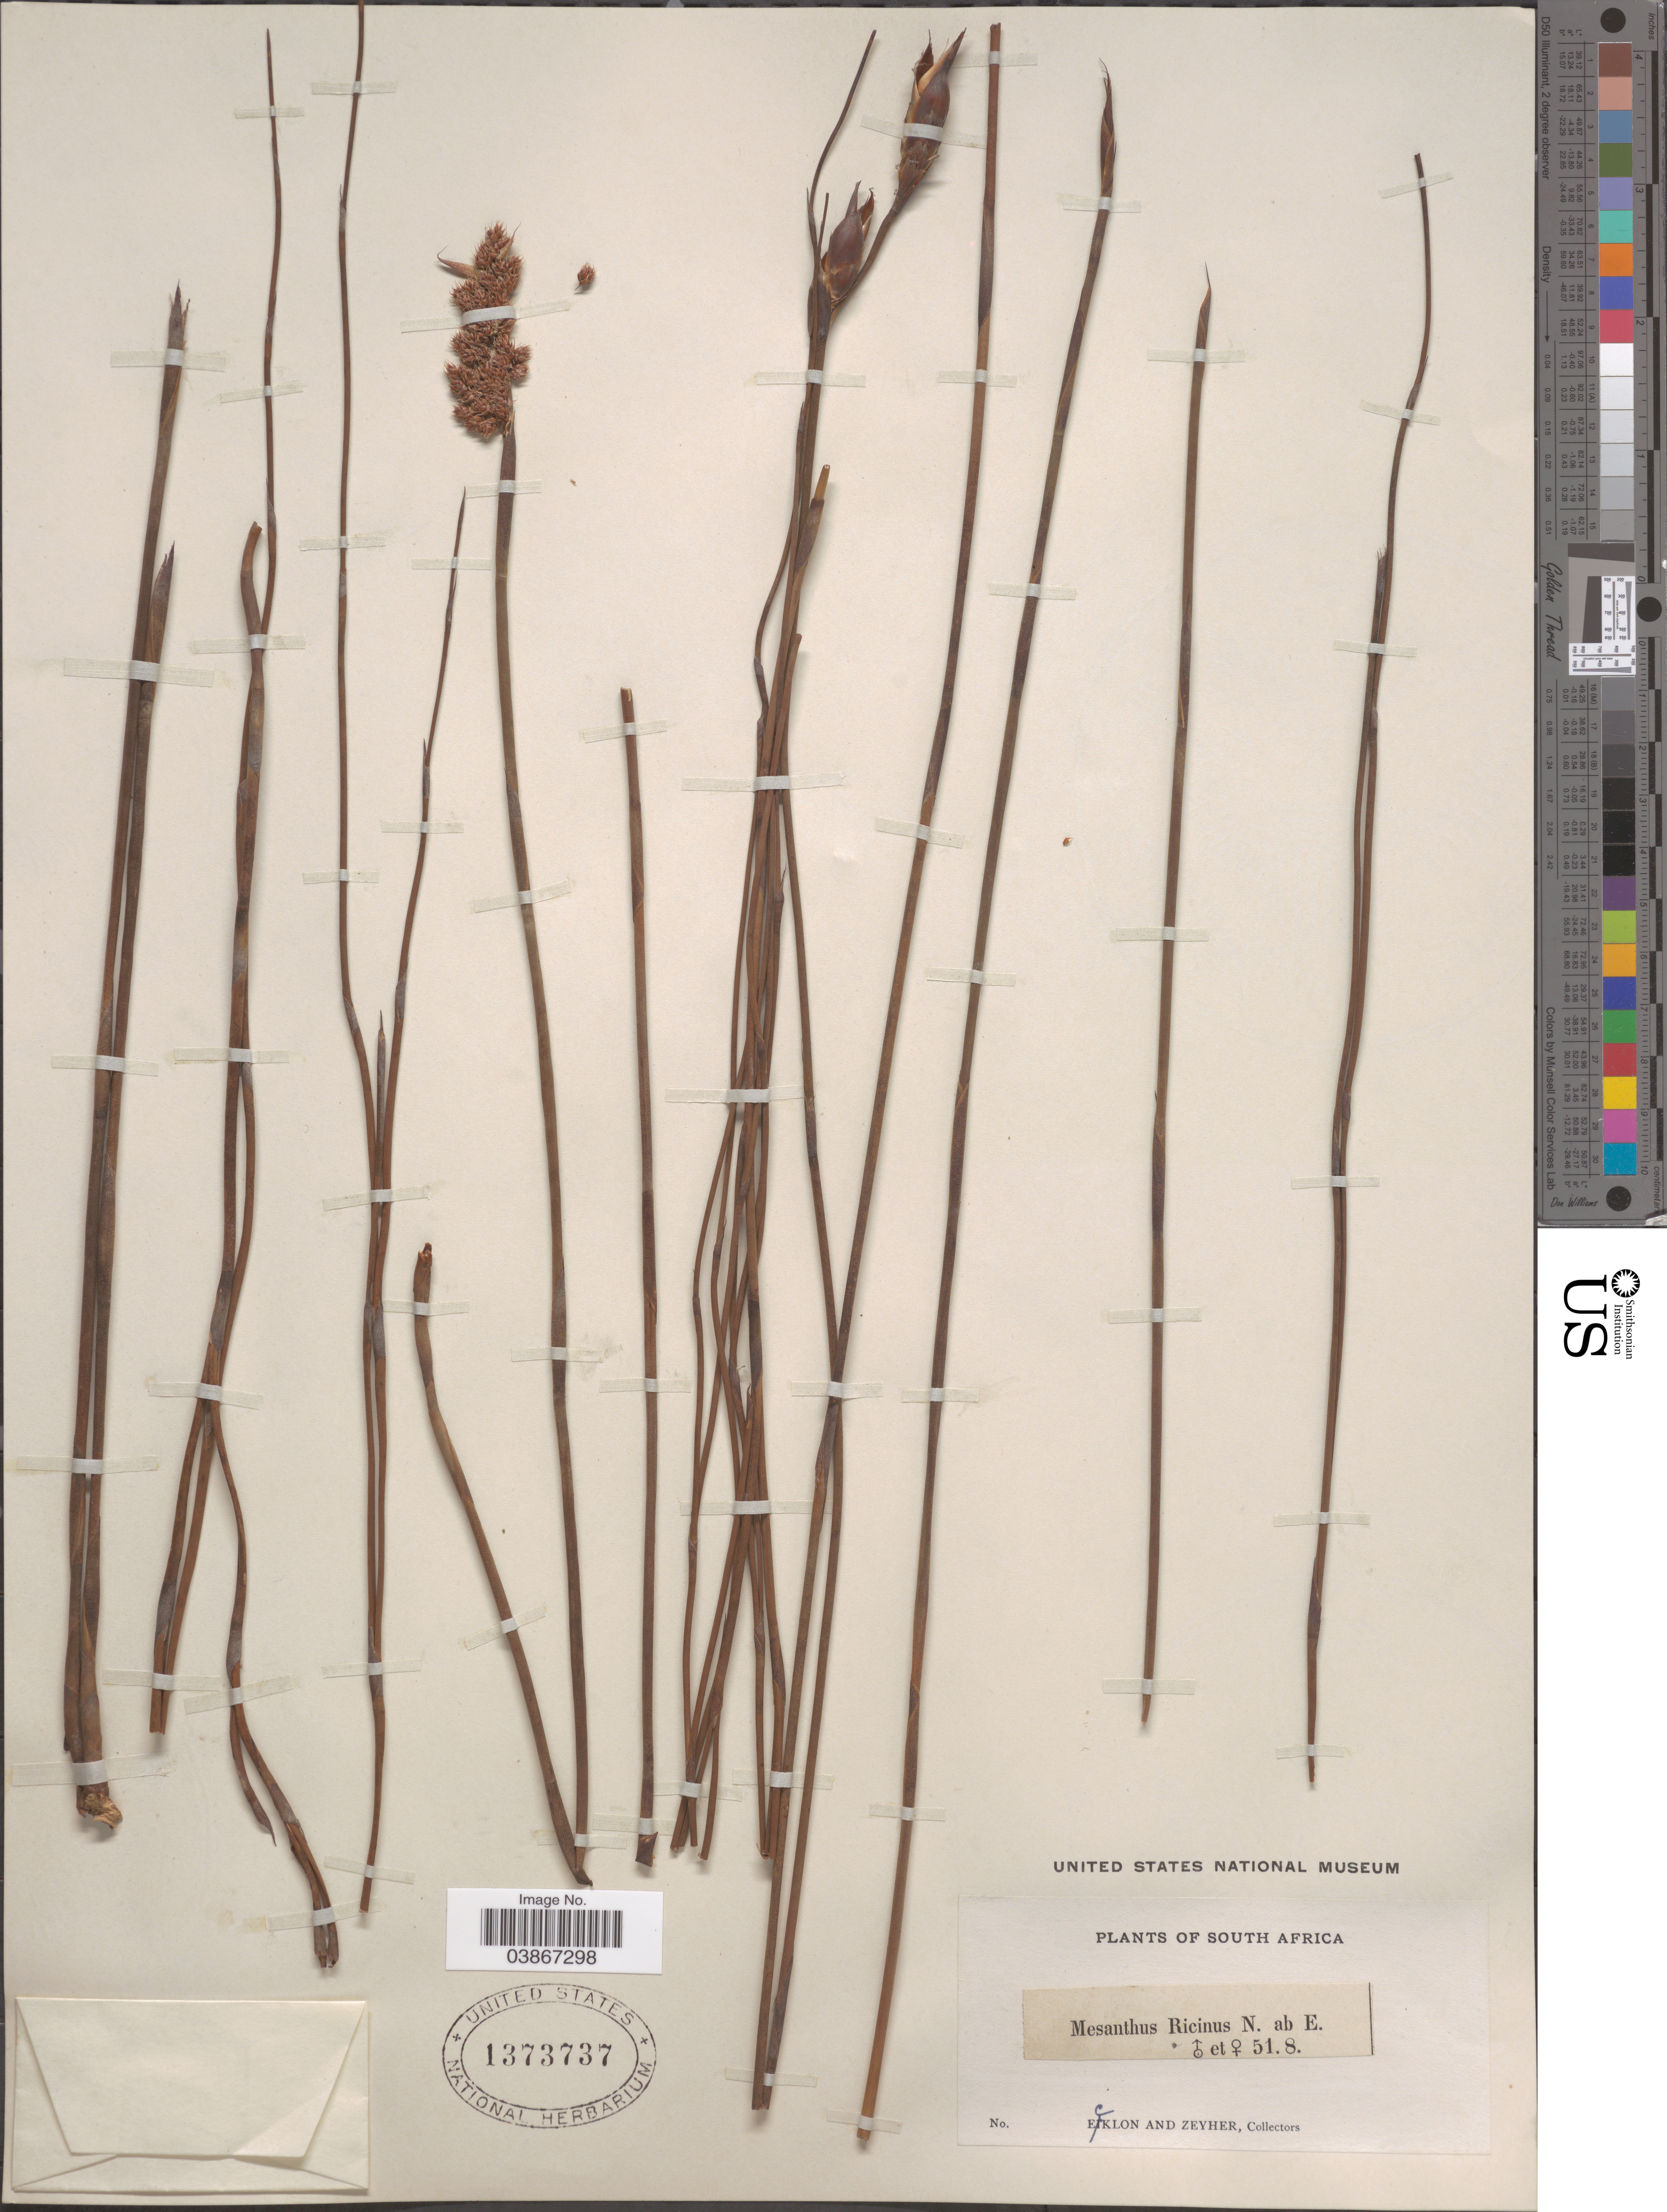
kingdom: Plantae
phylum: Tracheophyta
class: Liliopsida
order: Poales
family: Restionaceae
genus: Cannomois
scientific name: Cannomois scirpoides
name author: (Kunth) Mast.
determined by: Strong, Mark T., (BOT), Smithsonian Institution - National Museum of Natural History (UNITED STATES)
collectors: -. Ecklon & -. Zeyher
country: South Africa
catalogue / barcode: US 1373737